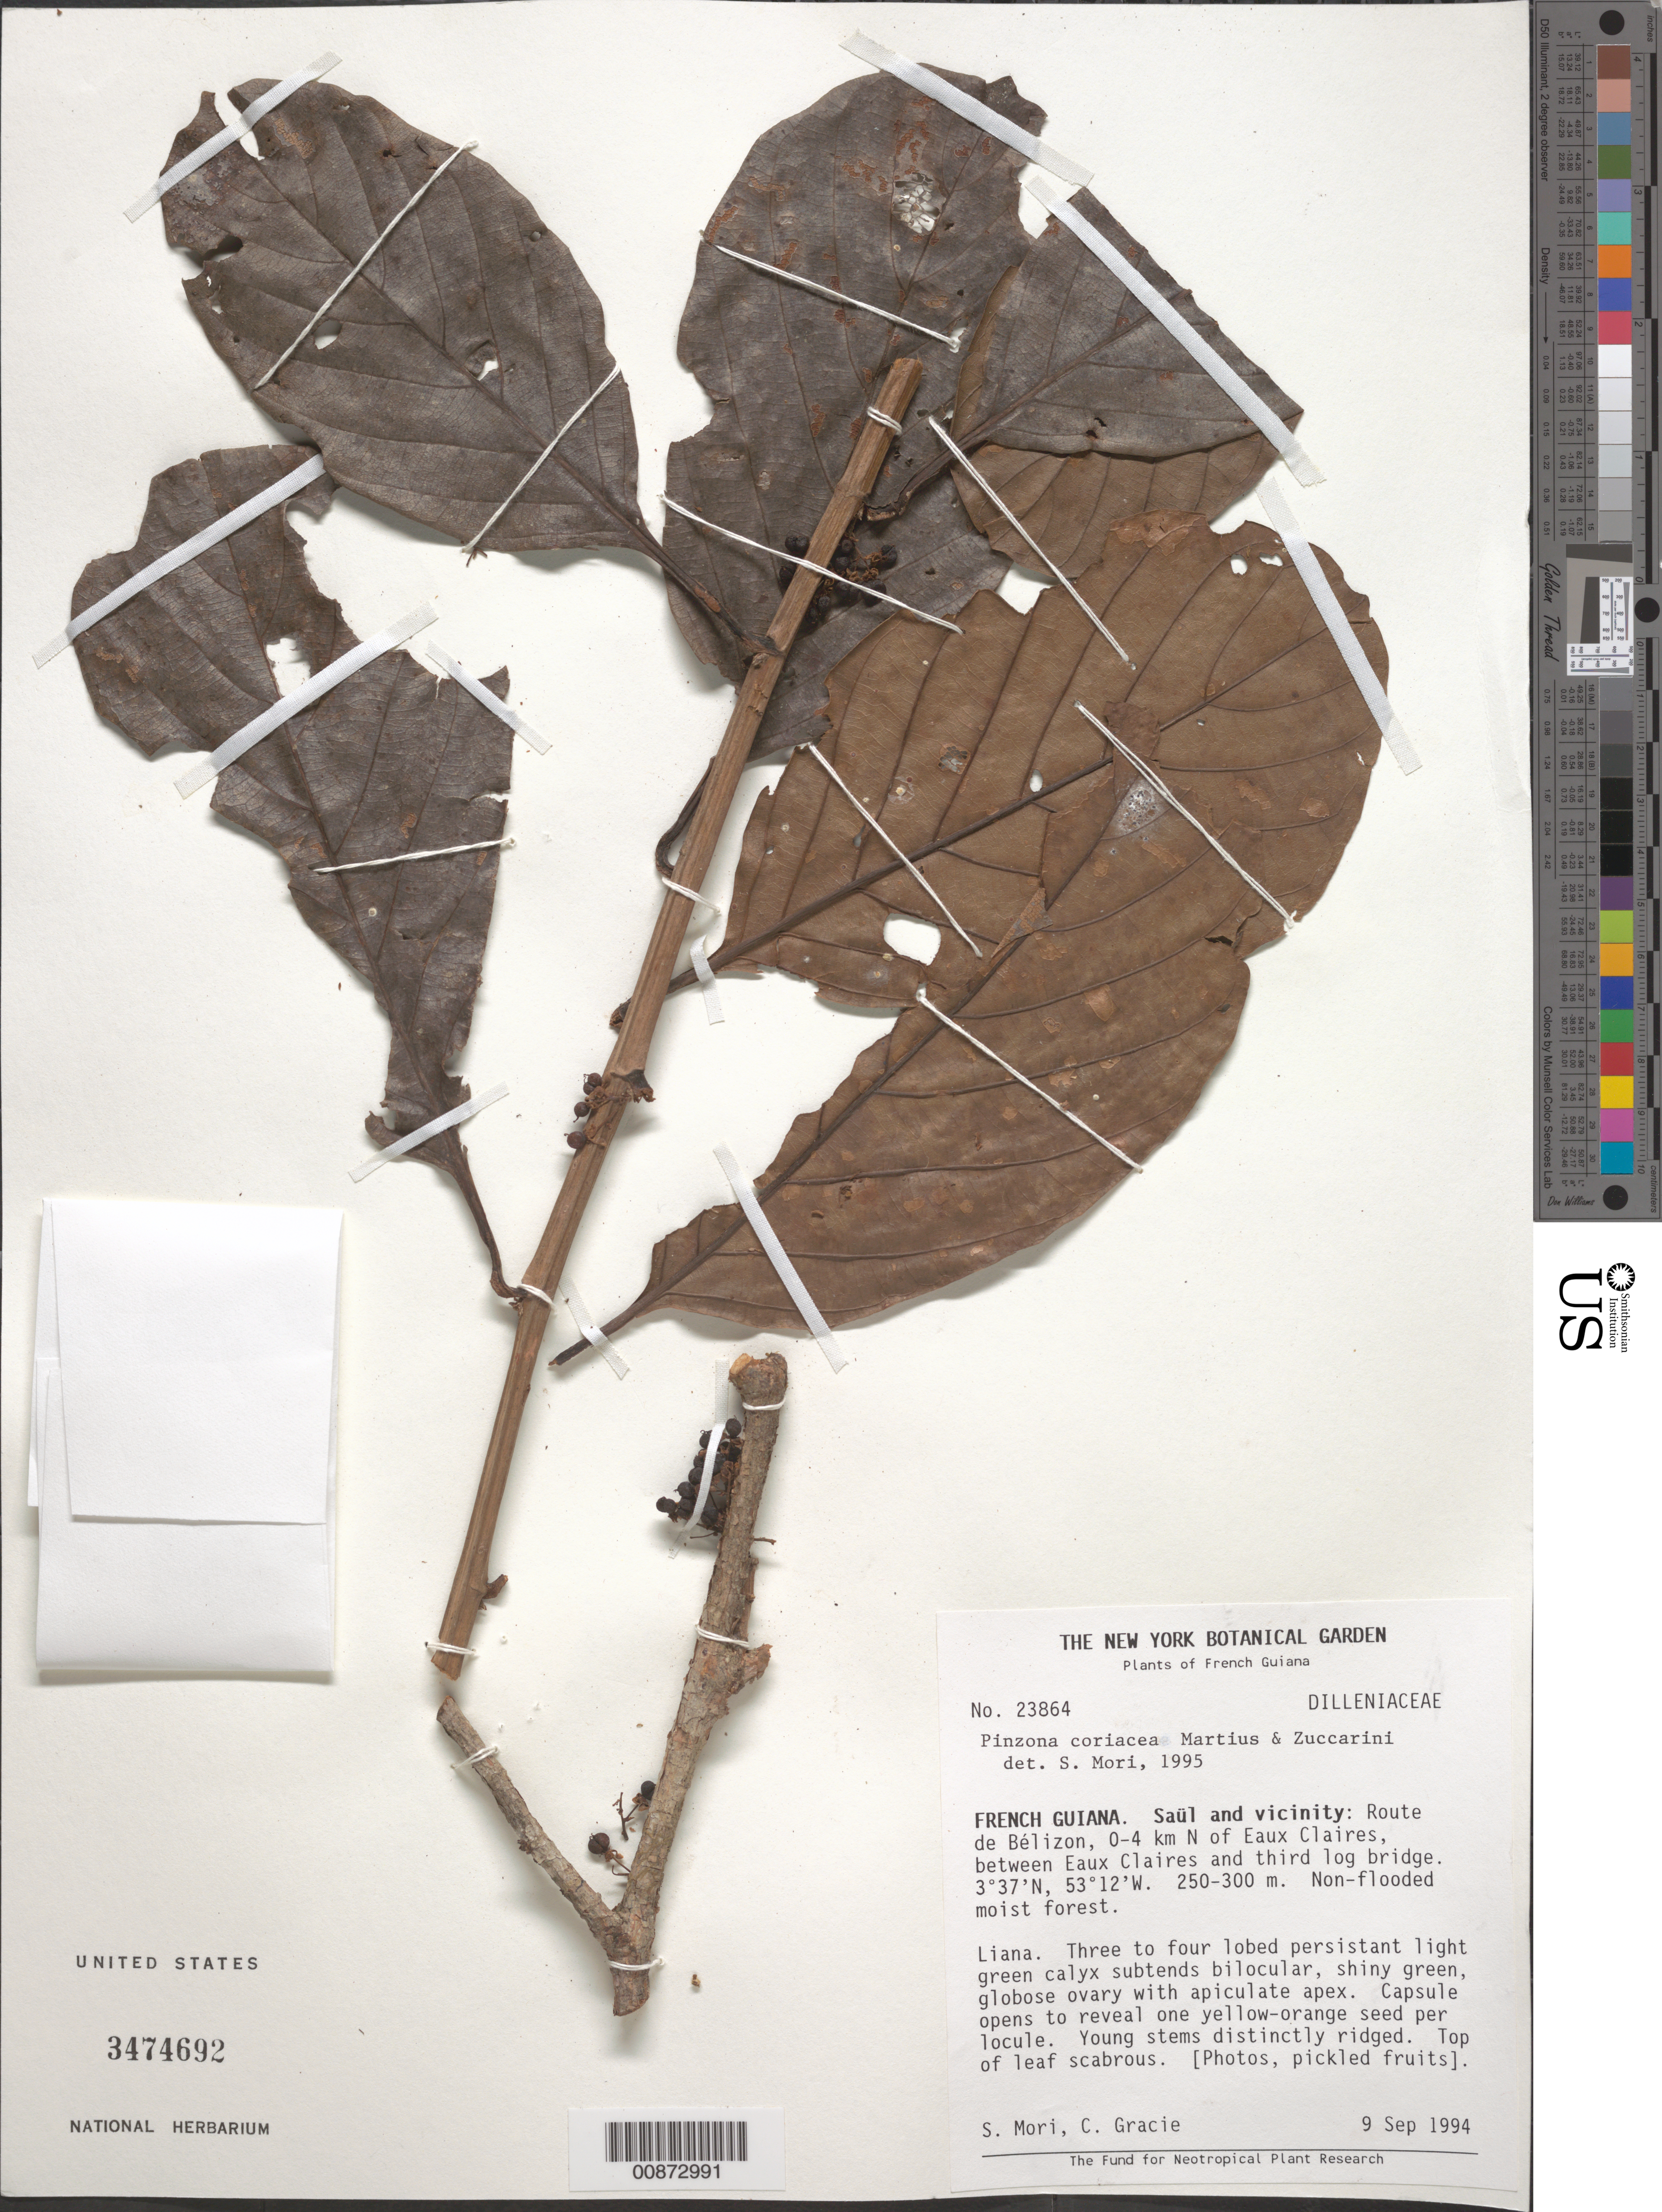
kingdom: Plantae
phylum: Tracheophyta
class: Magnoliopsida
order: Dilleniales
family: Dilleniaceae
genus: Pinzona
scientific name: Pinzona coriacea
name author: Mart. & Zucc.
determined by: Mori, Scott A.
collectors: S. Mori & C. A. Gracie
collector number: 23864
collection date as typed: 9-Sep-94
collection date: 1994-09-09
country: French Guiana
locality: Saül and vic., Route de Bélizon, 0-4 km N of Eaux Claires, between Eaux Claires and third log bridge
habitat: Non-flooded moist forest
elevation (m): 250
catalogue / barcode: US 3474692